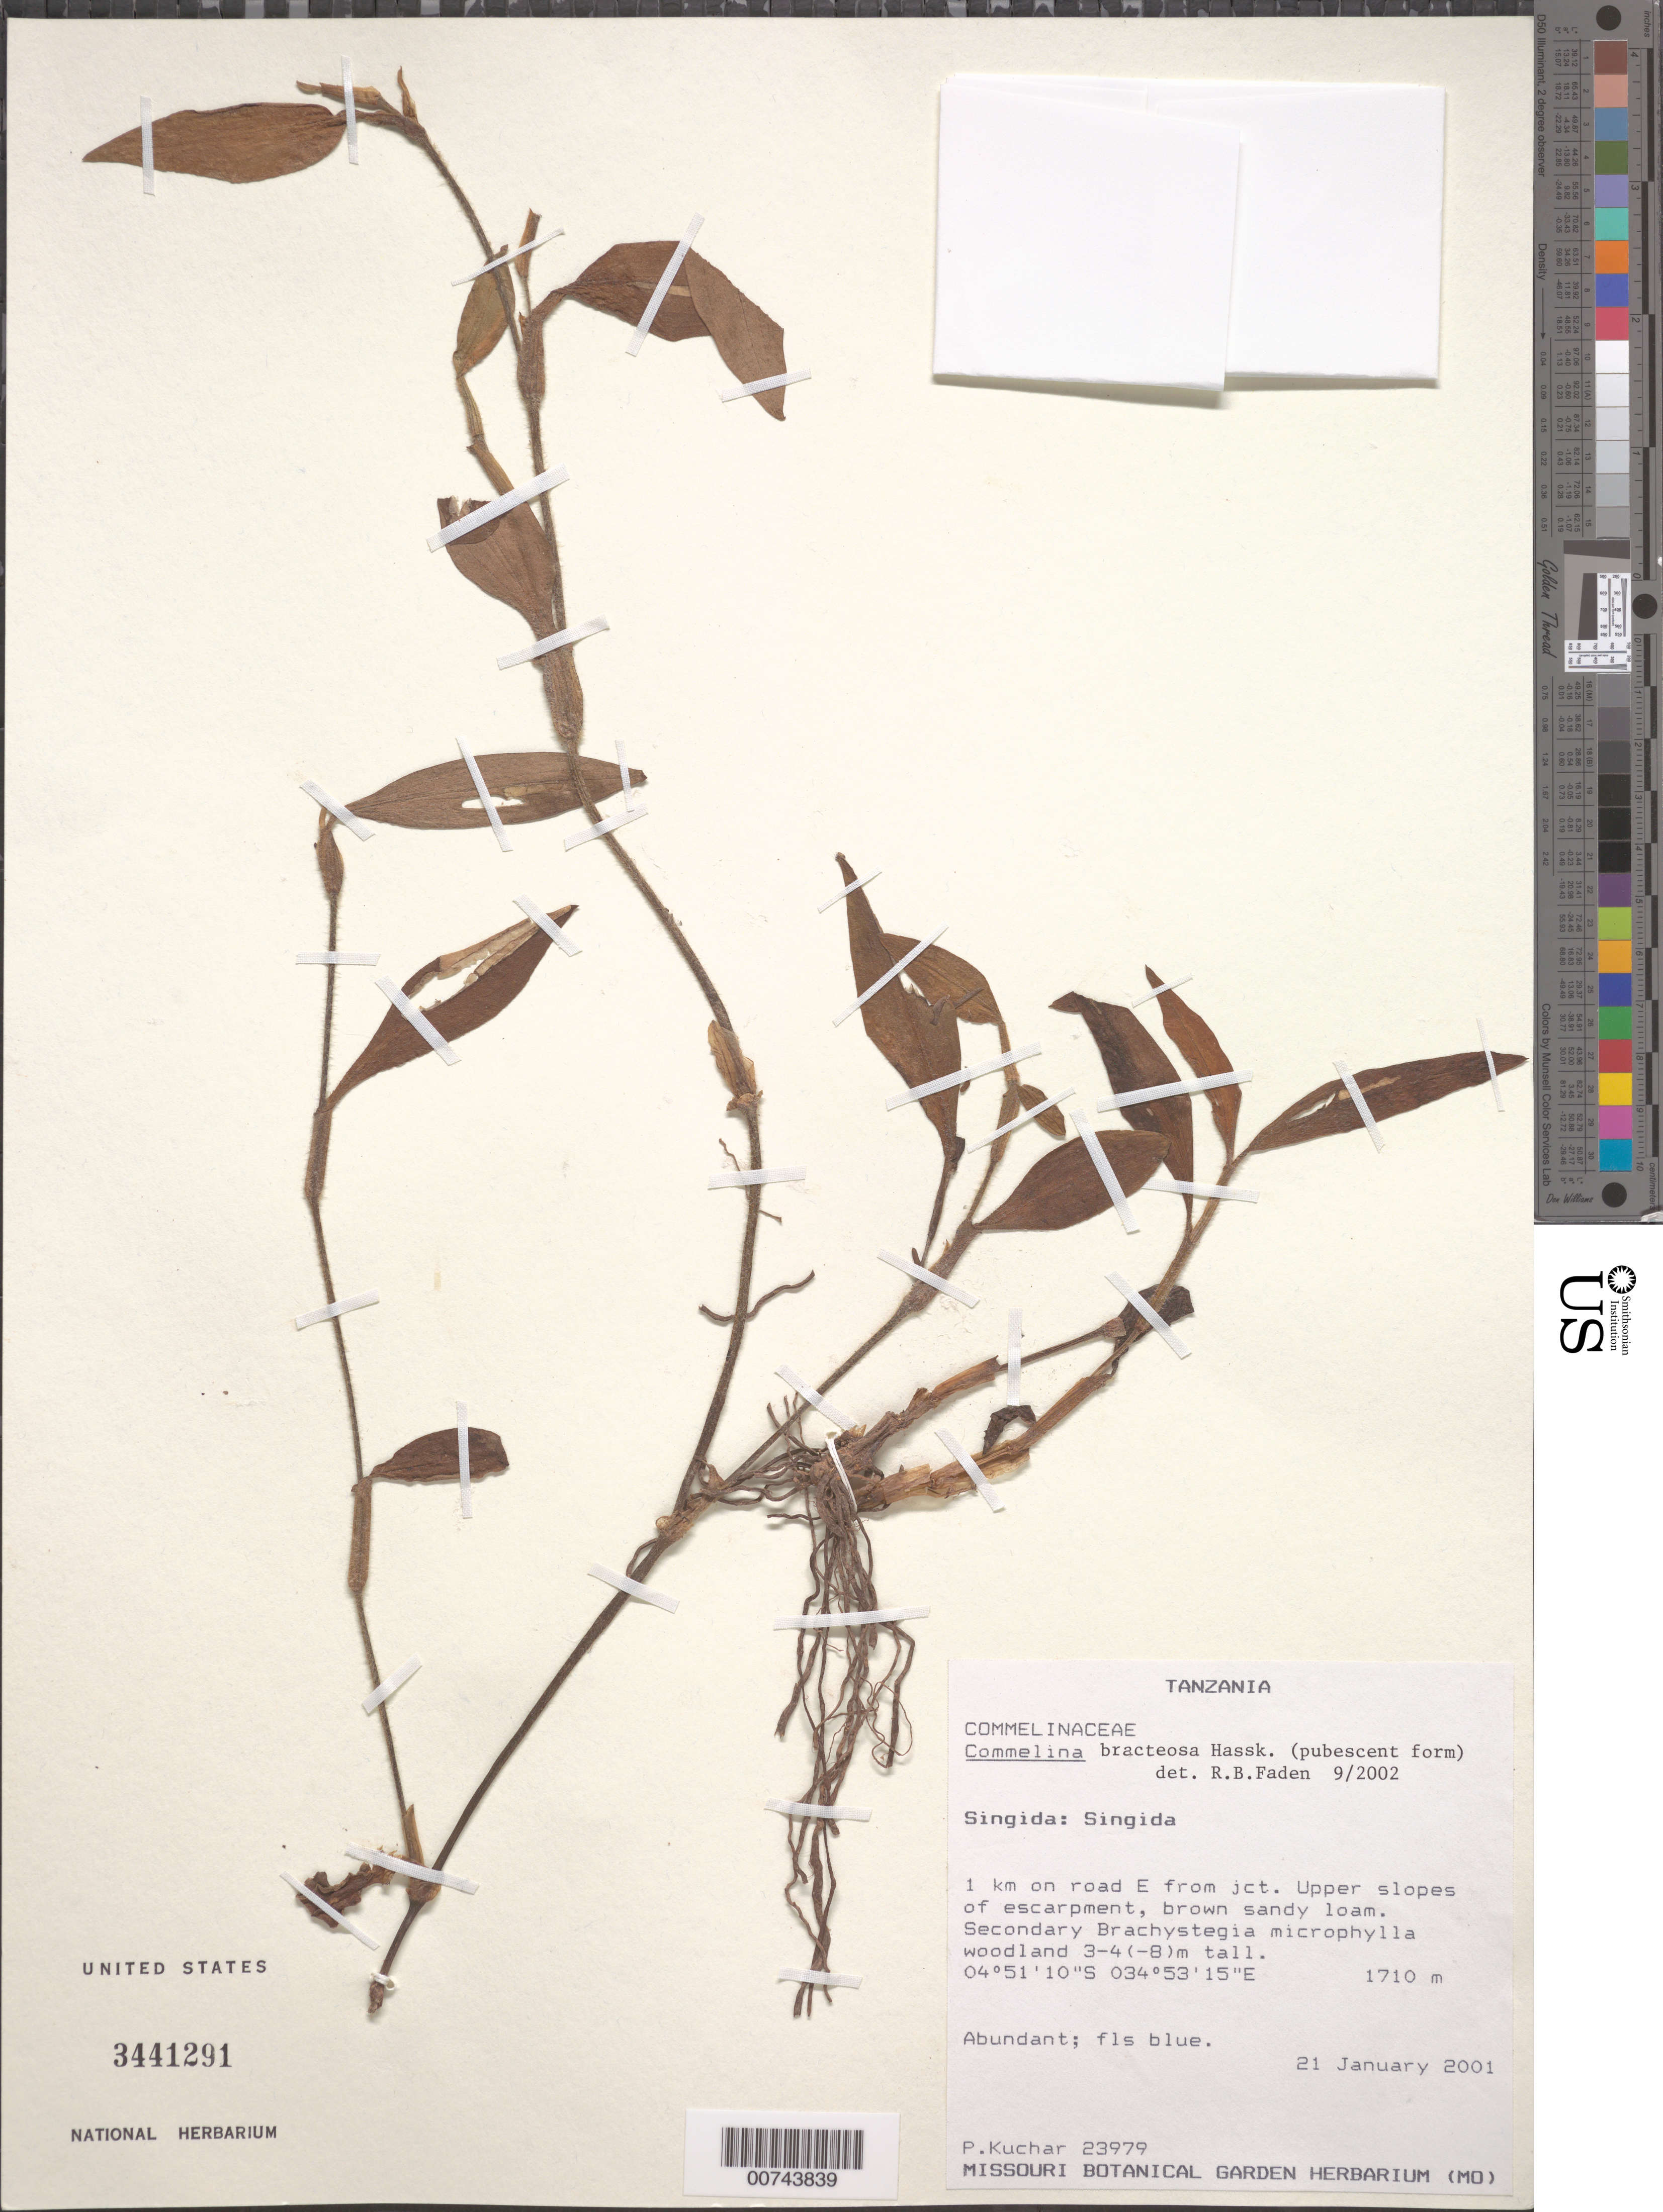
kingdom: Plantae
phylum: Tracheophyta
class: Liliopsida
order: Commelinales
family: Commelinaceae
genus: Commelina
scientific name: Commelina bracteosa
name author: Hassk.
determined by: Faden, Robert B., (US), Smithsonian Institution - National Museum of Natural History (UNITED STATES)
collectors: P. Kuchar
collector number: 23979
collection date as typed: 21 Jan 2001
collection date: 2001-01-21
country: Tanzania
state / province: Singida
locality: Singida.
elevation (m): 1710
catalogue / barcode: US 3441291